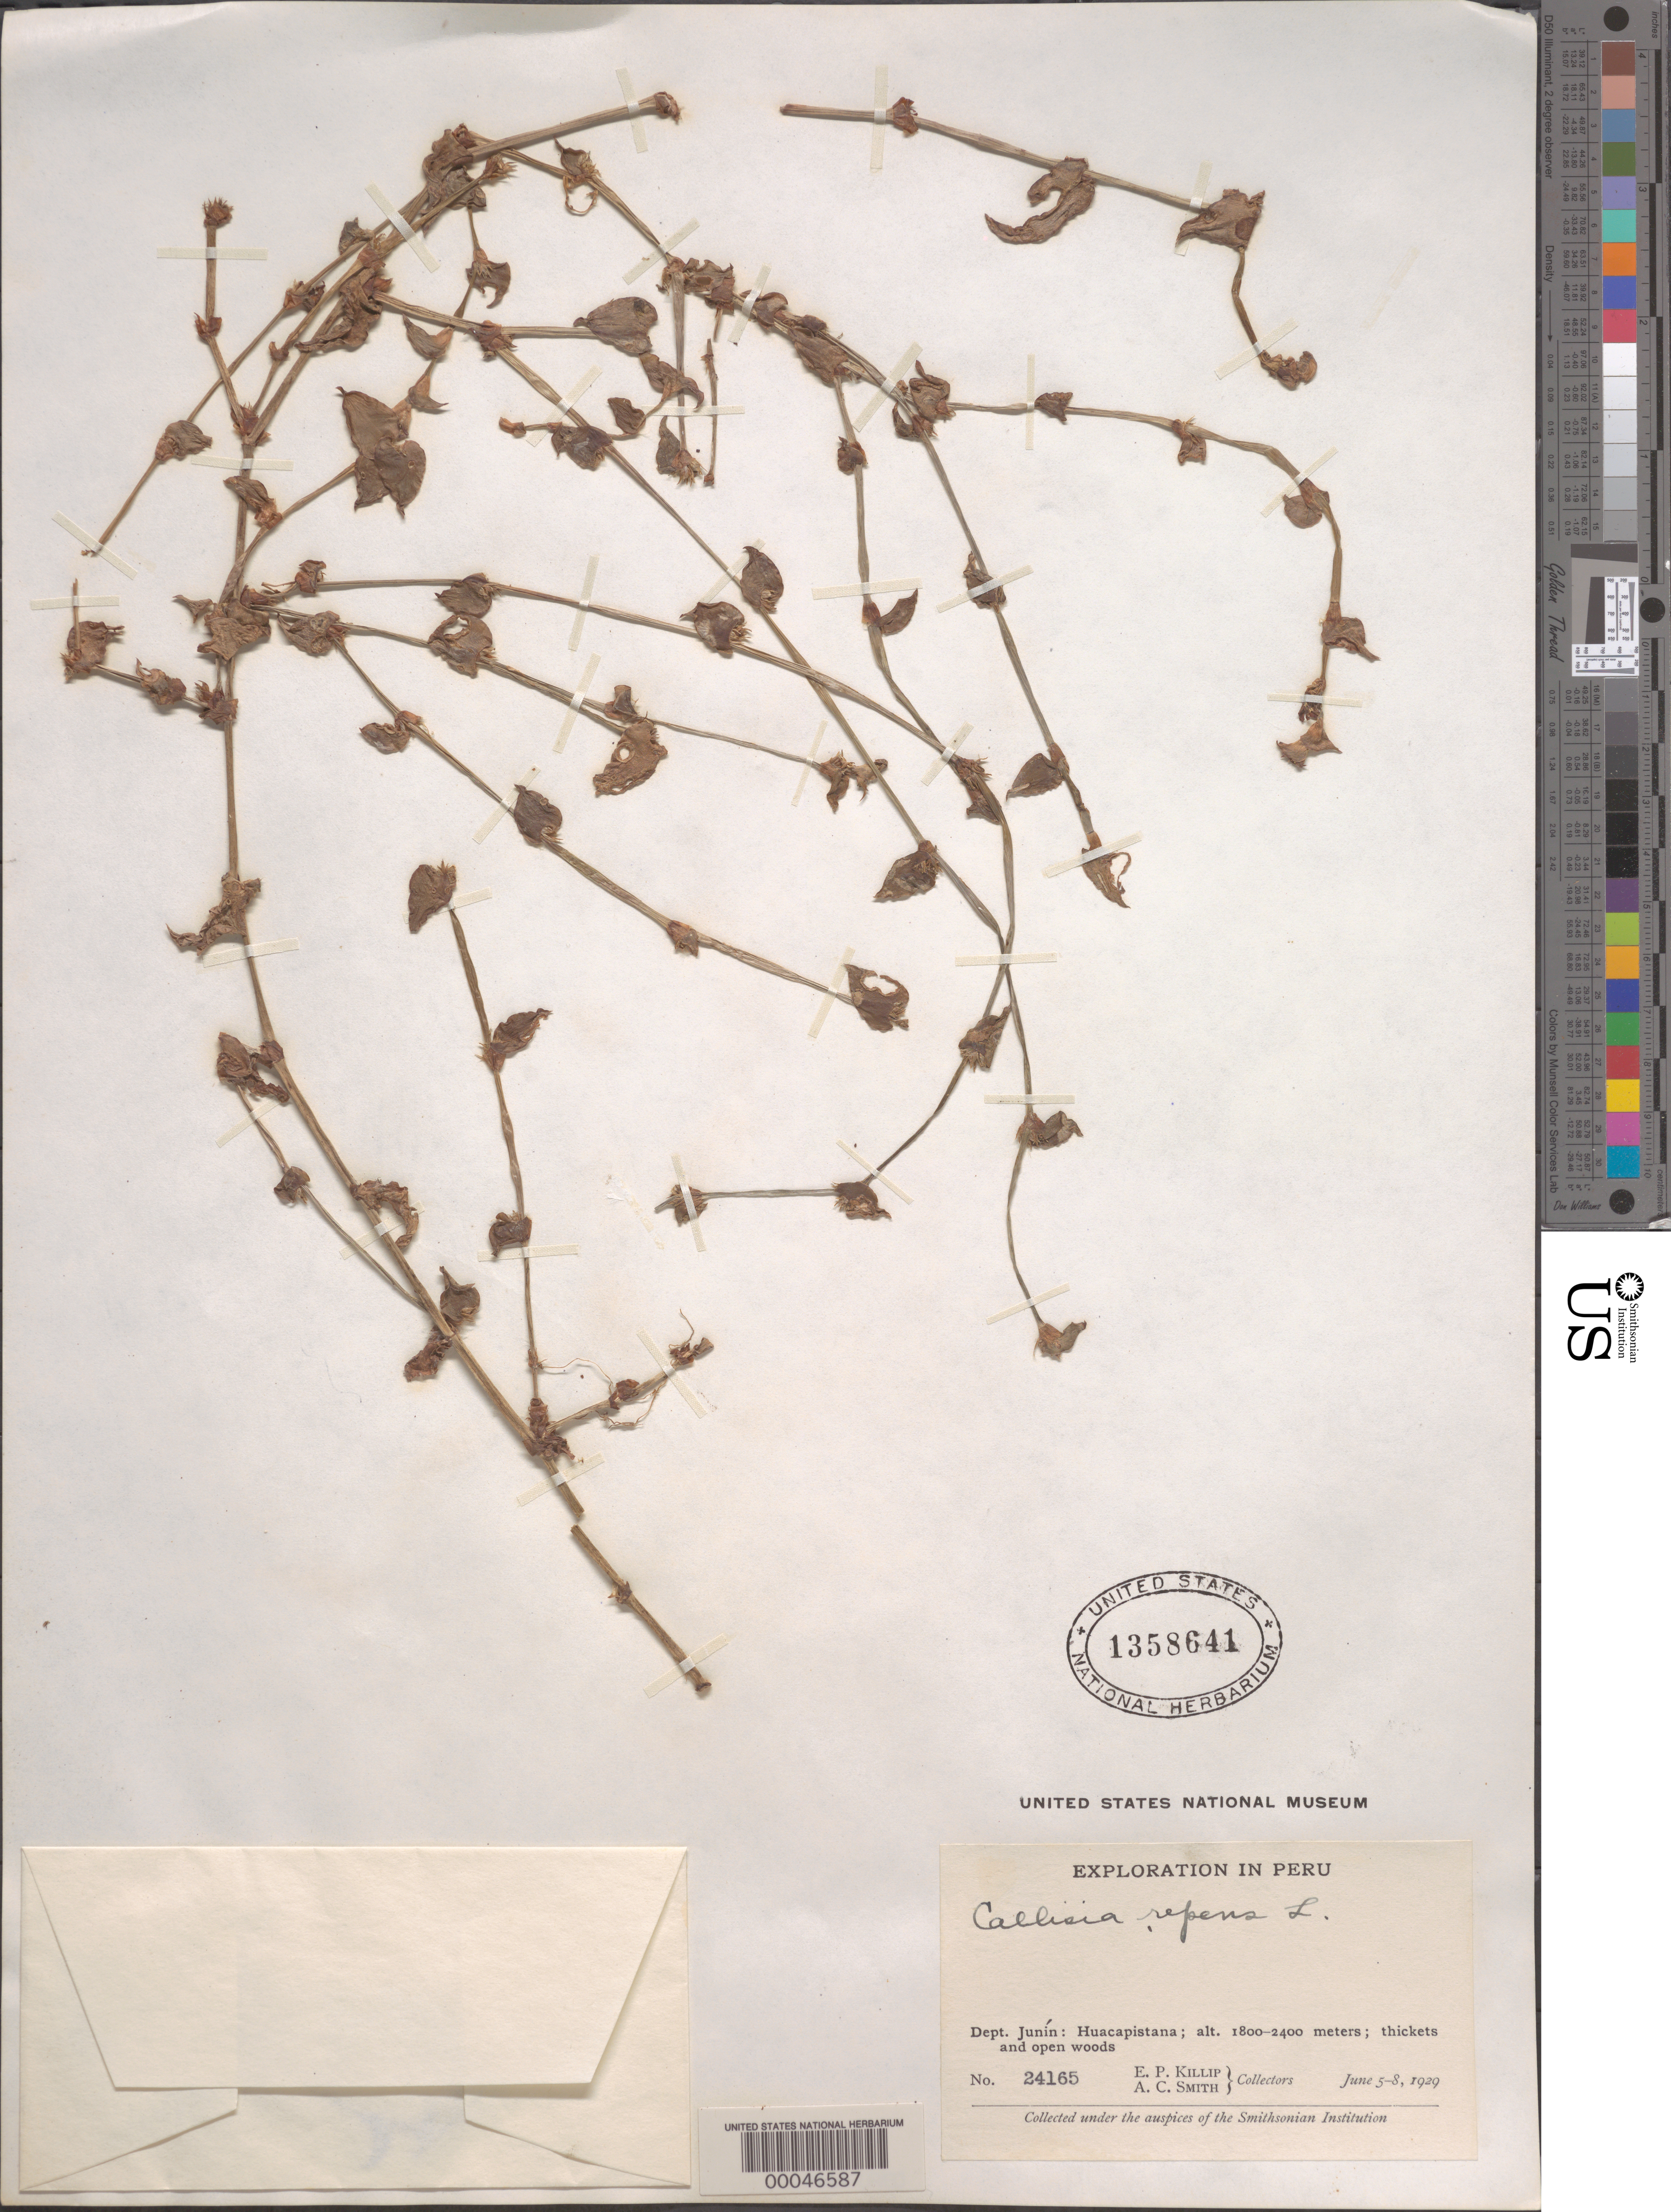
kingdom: Plantae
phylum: Tracheophyta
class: Liliopsida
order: Commelinales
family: Commelinaceae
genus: Callisia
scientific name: Callisia repens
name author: (Jacq.) L.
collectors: E. P. Killip & A. C. Smith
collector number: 24165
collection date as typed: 05 Jun 1929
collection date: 1929-06-05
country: Peru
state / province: Junín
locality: Huacapistana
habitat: Thickets and open woods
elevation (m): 1800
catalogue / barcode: US 1358641